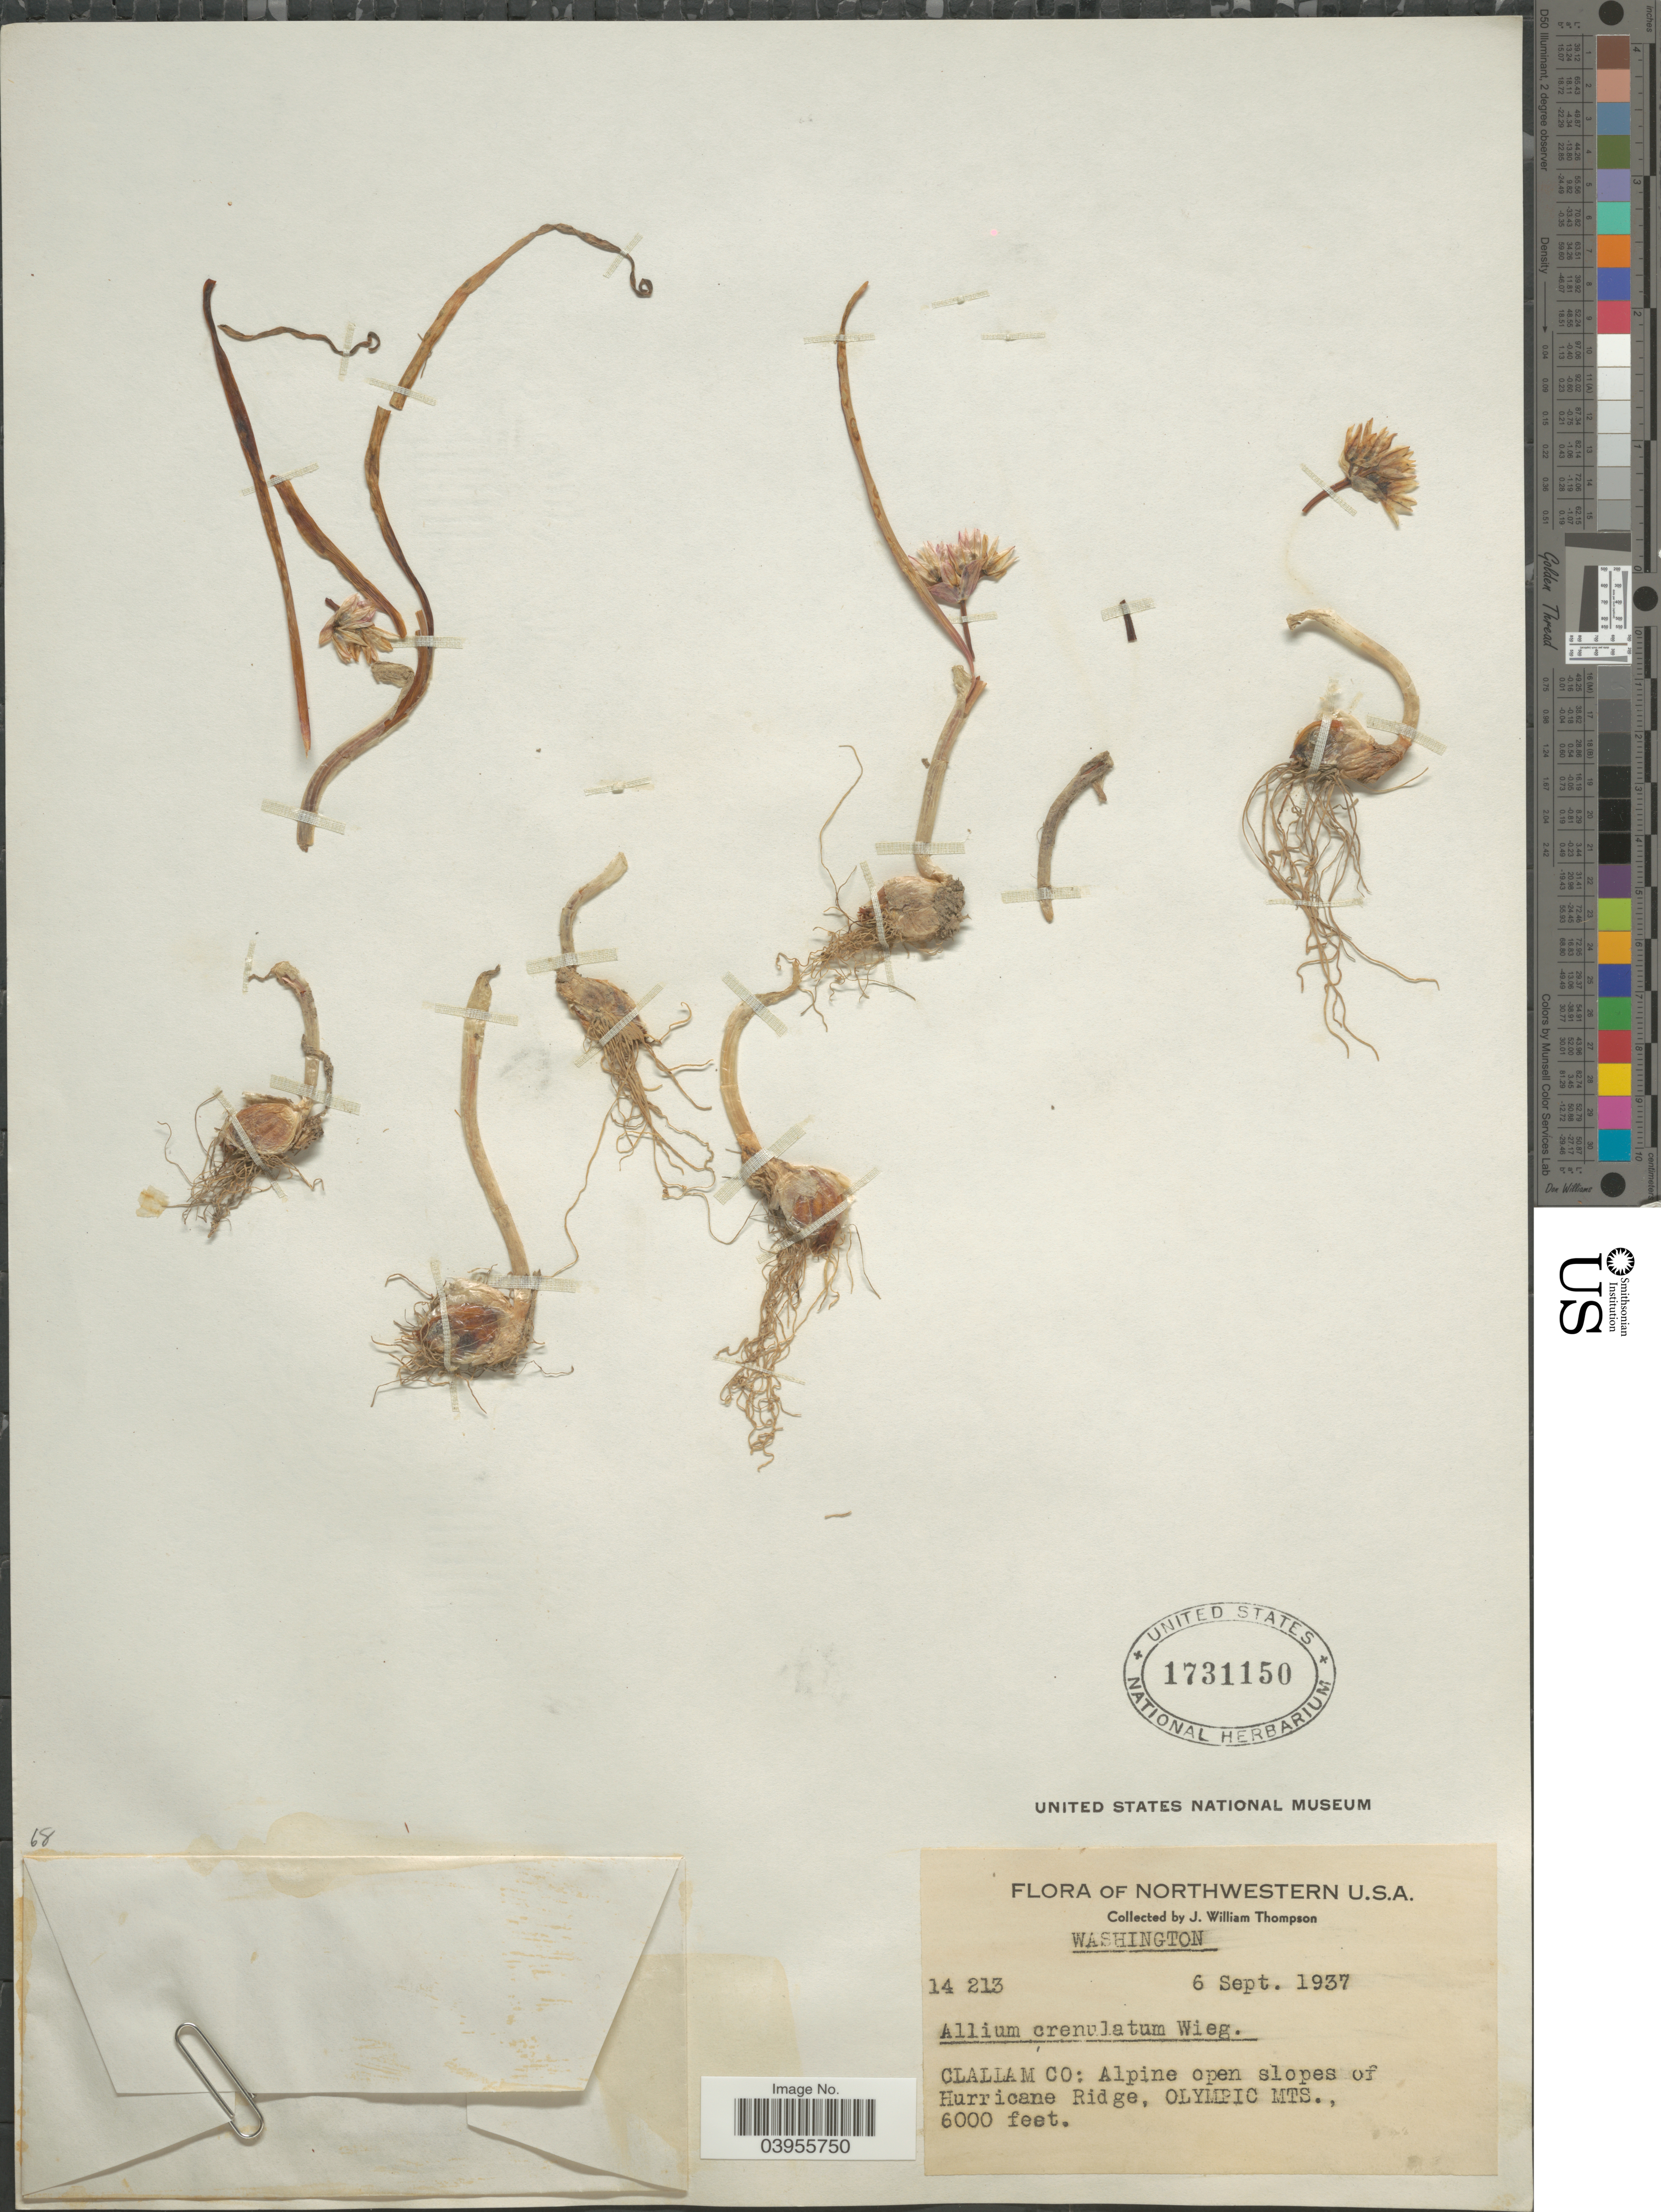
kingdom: Plantae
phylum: Tracheophyta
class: Liliopsida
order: Asparagales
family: Amaryllidaceae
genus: Allium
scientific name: Allium crenulatum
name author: Wiegand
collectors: J. W. Thompson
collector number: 14213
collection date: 1937-09-06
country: United States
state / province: Washington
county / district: Clallam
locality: Clallam Co: Alpine open slopes of Hurricane Ridge, Olympic Mts.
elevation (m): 1829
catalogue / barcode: US 1731150